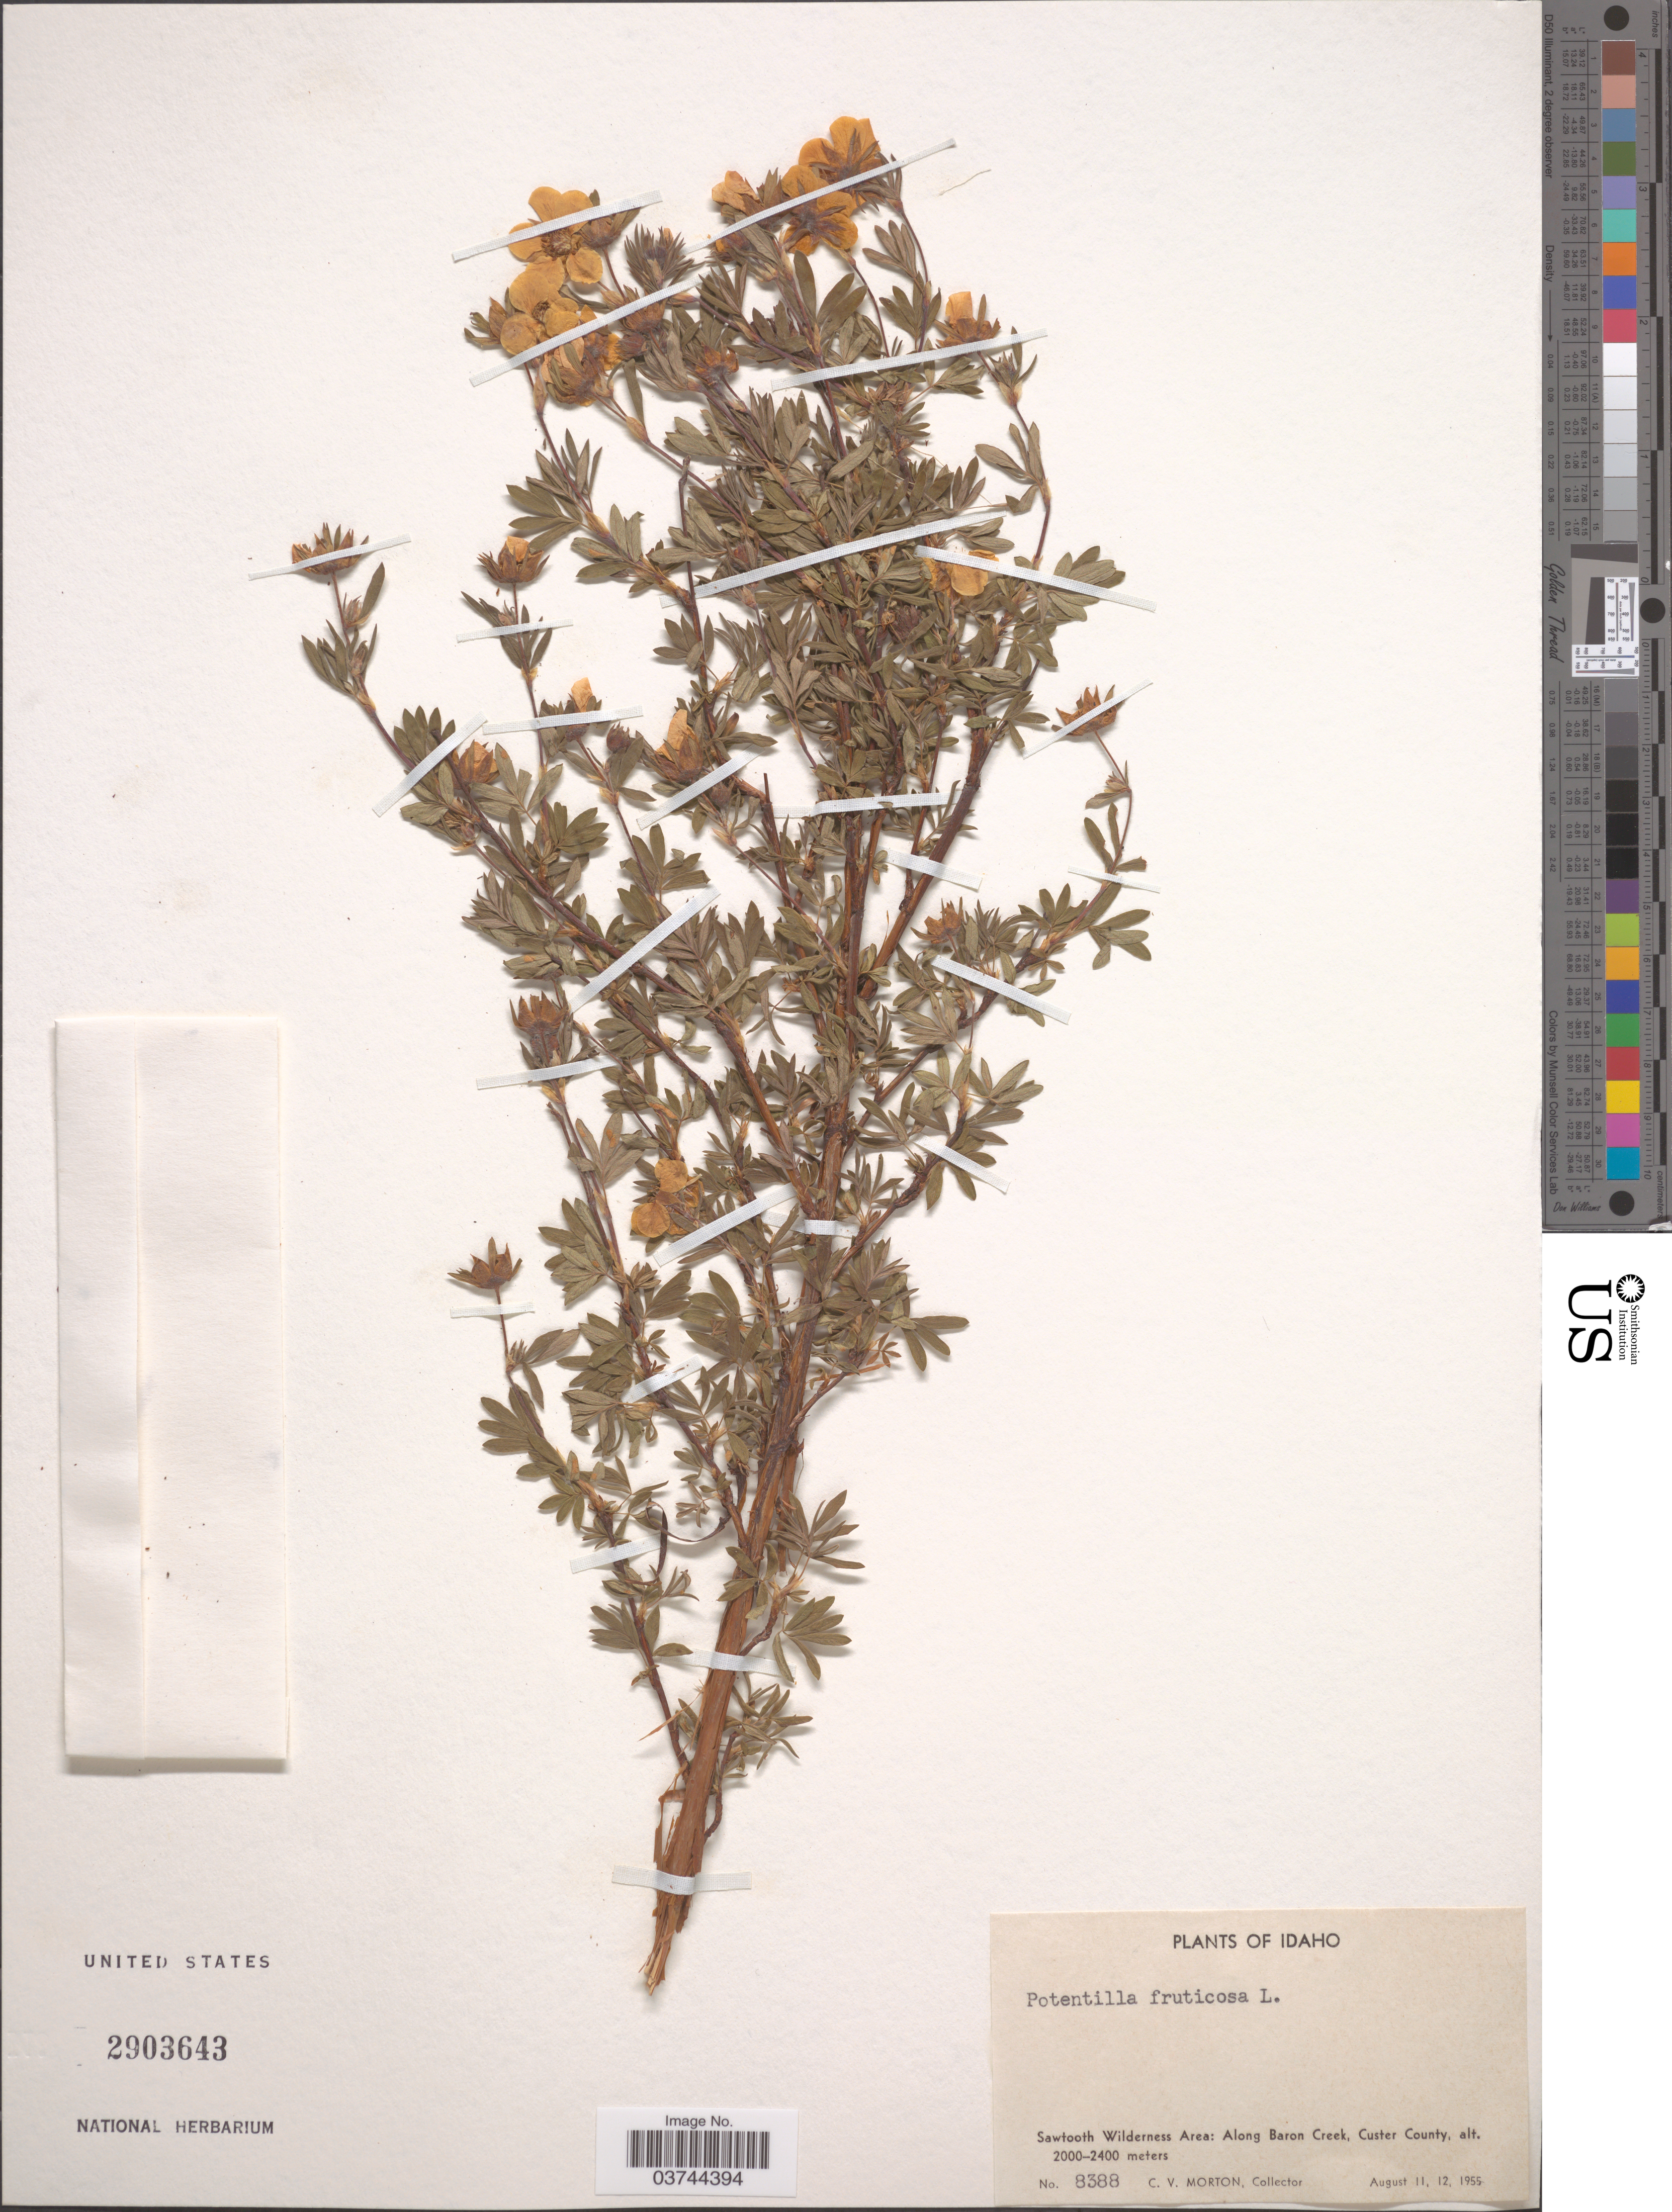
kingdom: Plantae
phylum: Tracheophyta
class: Magnoliopsida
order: Rosales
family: Rosaceae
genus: Dasiphora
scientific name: Dasiphora fruticosa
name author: (L.) Rydb.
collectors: C. V. Morton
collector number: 8388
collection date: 1955-08-11/1955-08-12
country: United States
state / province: Idaho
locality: Sawtooth Wilderness Area: Along Baron Creek, Custer County.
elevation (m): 2000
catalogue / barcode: US 2903643